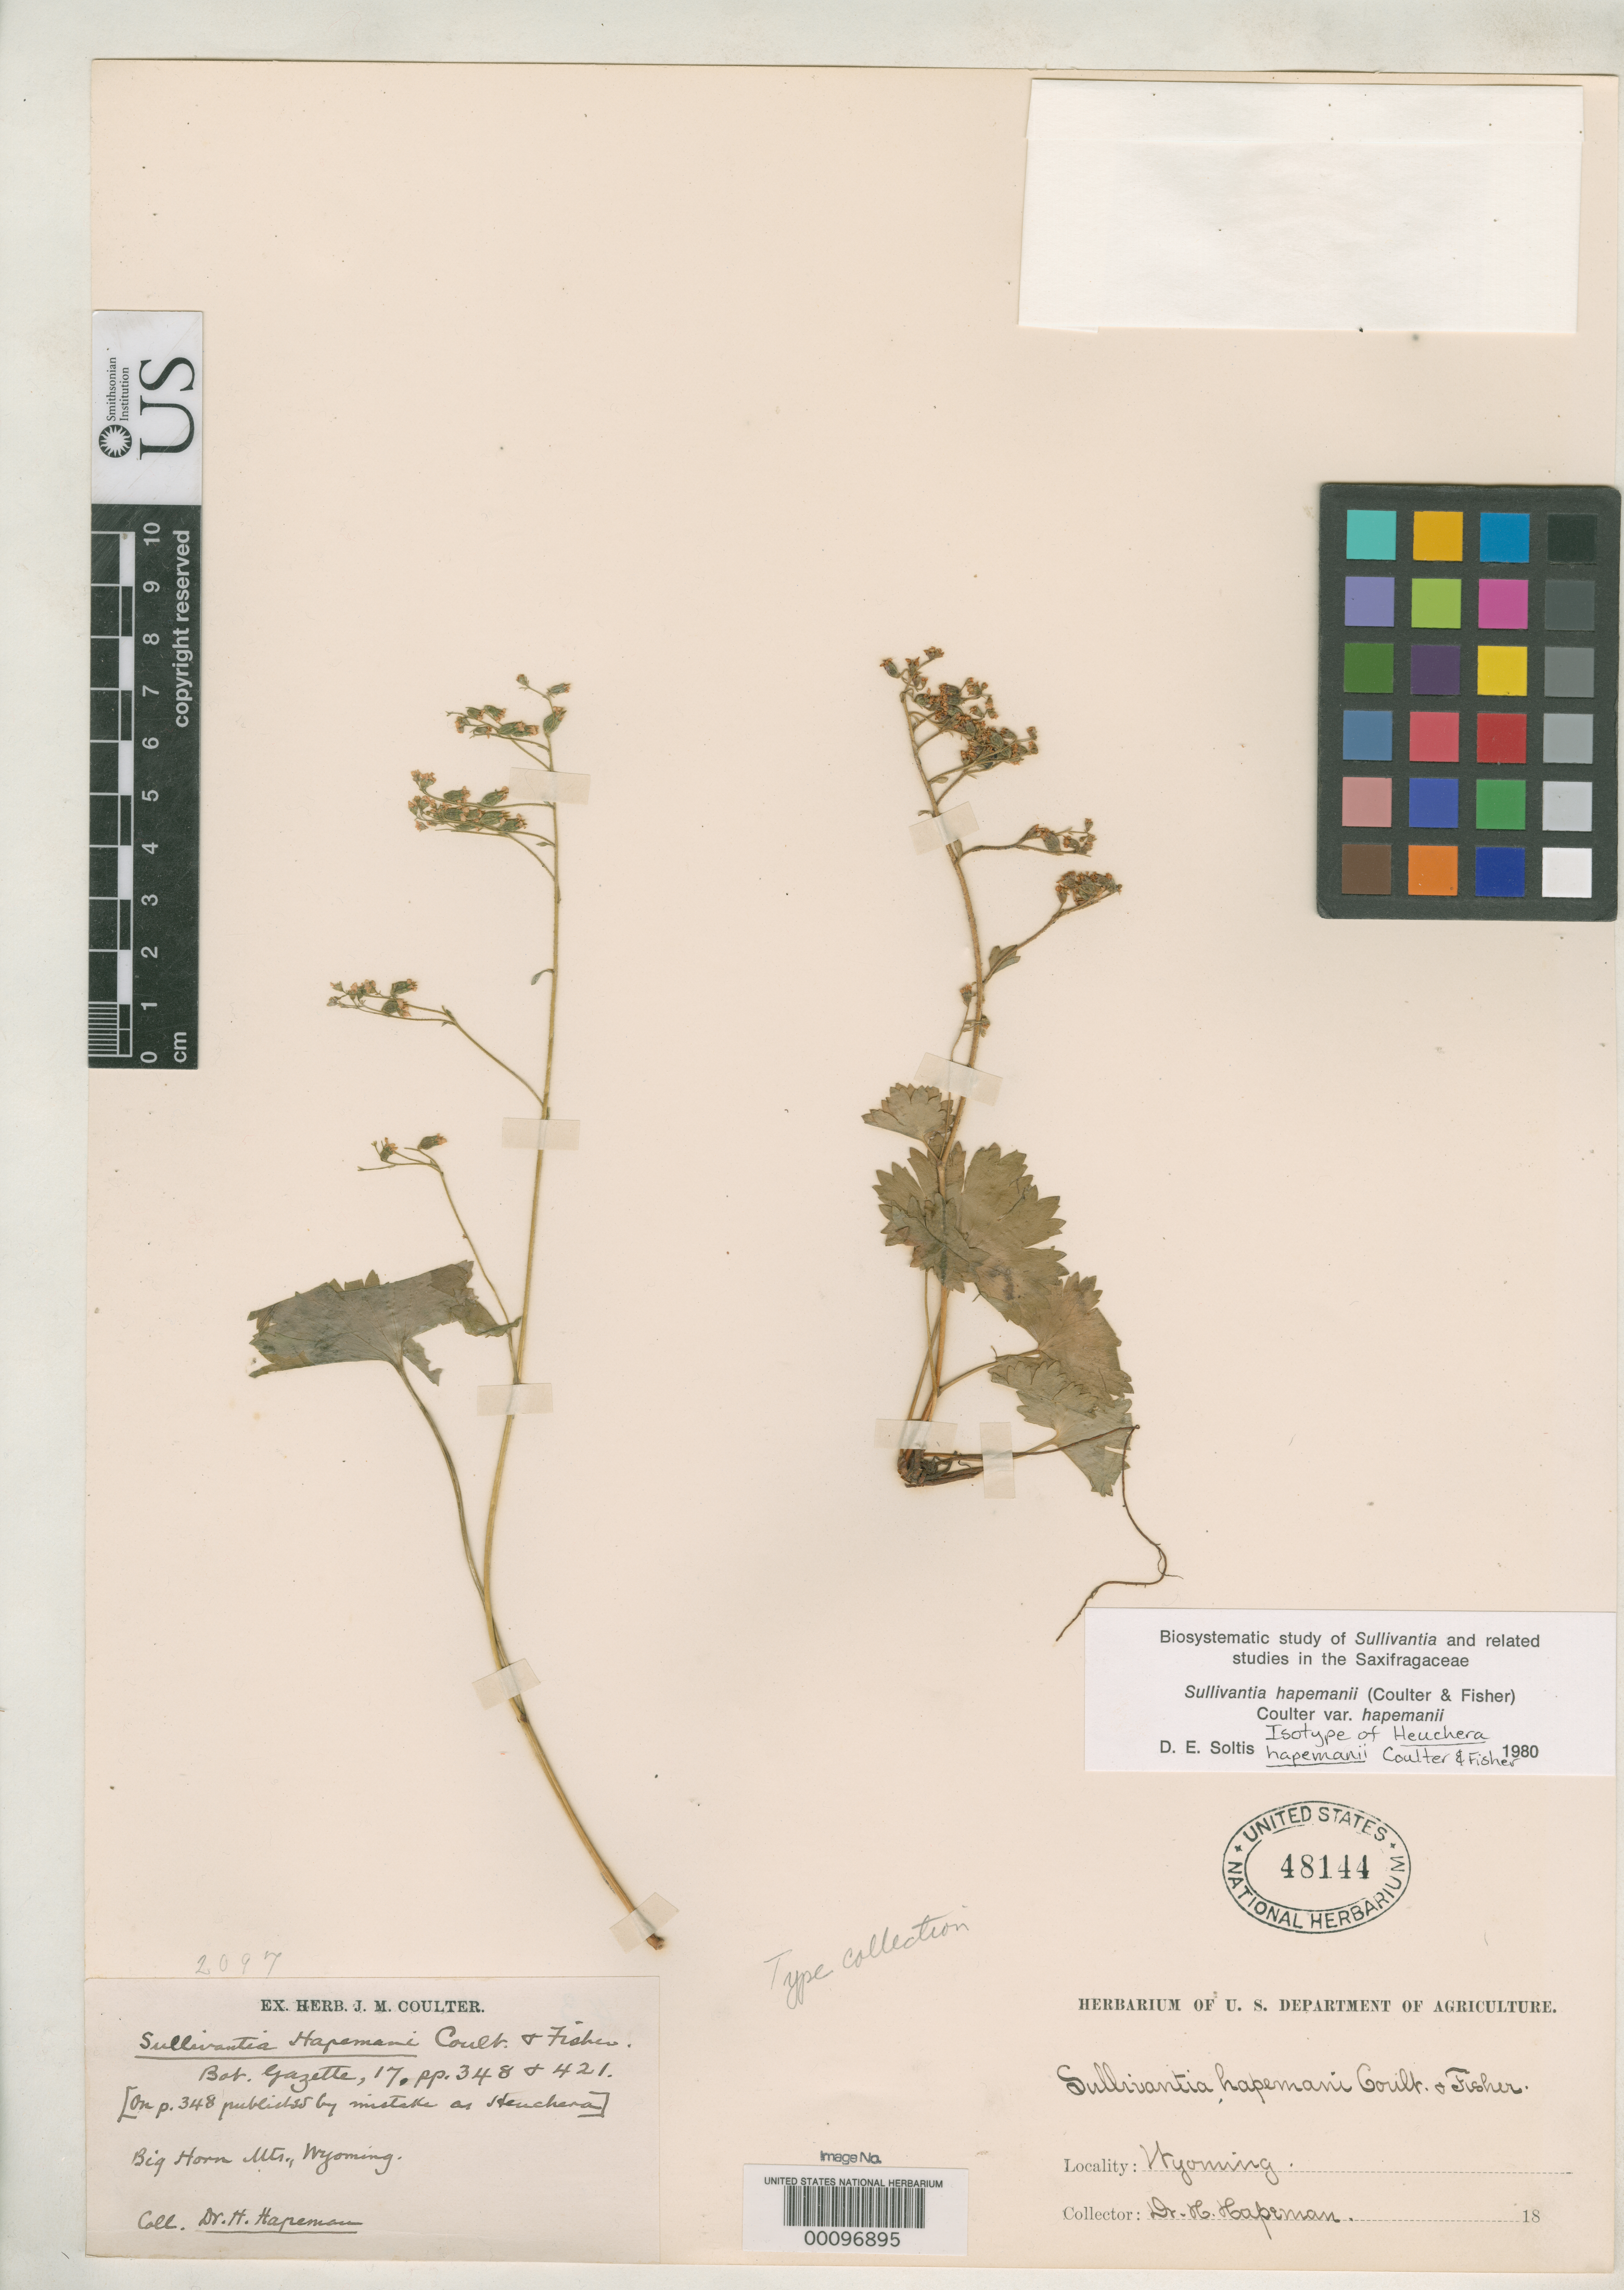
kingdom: Plantae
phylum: Tracheophyta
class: Magnoliopsida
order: Saxifragales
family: Saxifragaceae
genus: Heuchera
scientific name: Heuchera hapemani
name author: J.M. Coult. & Fisher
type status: Type Collection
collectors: H. Hapeman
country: United States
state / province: Wyoming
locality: Big Horn Mts.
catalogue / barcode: US 48144